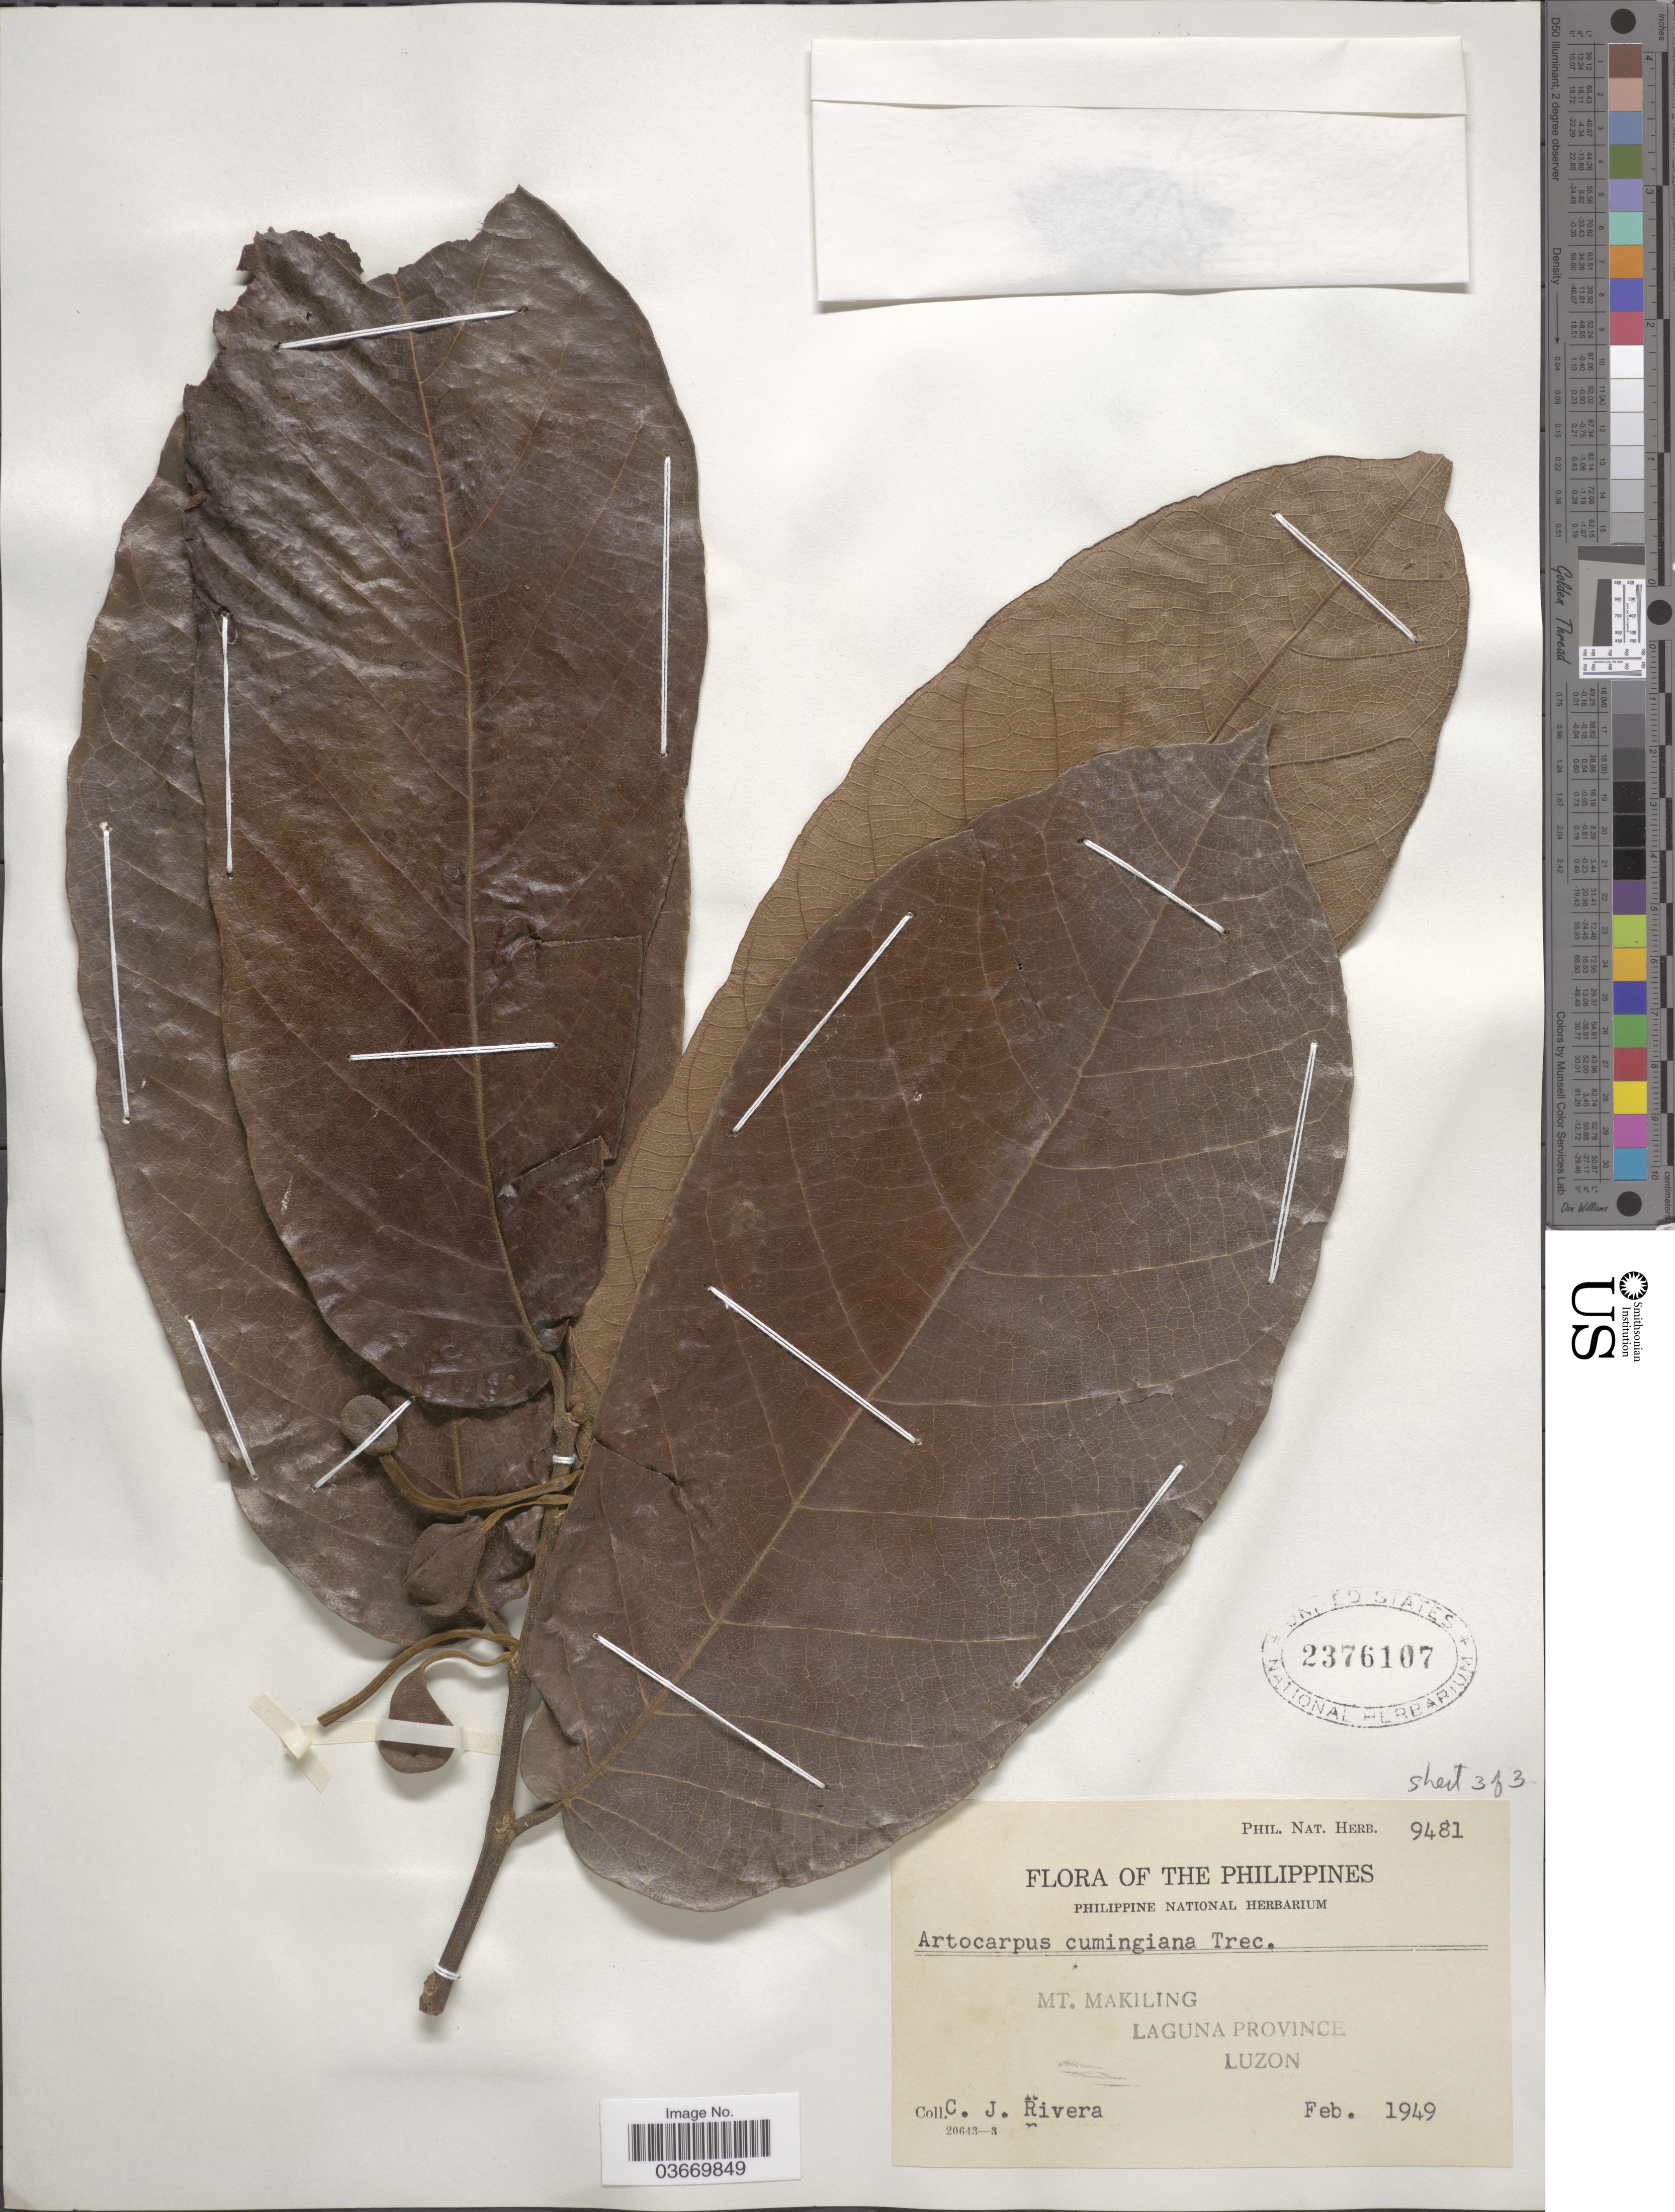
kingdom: Plantae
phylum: Tracheophyta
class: Magnoliopsida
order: Rosales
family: Moraceae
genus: Artocarpus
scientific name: Artocarpus ovatus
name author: Blanco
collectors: C. Rivera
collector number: Phil. Nat. Herb. 9481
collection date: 1949-02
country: Philippines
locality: Mt. Makiling, Laguna Province, Luzon.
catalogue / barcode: US 2376107